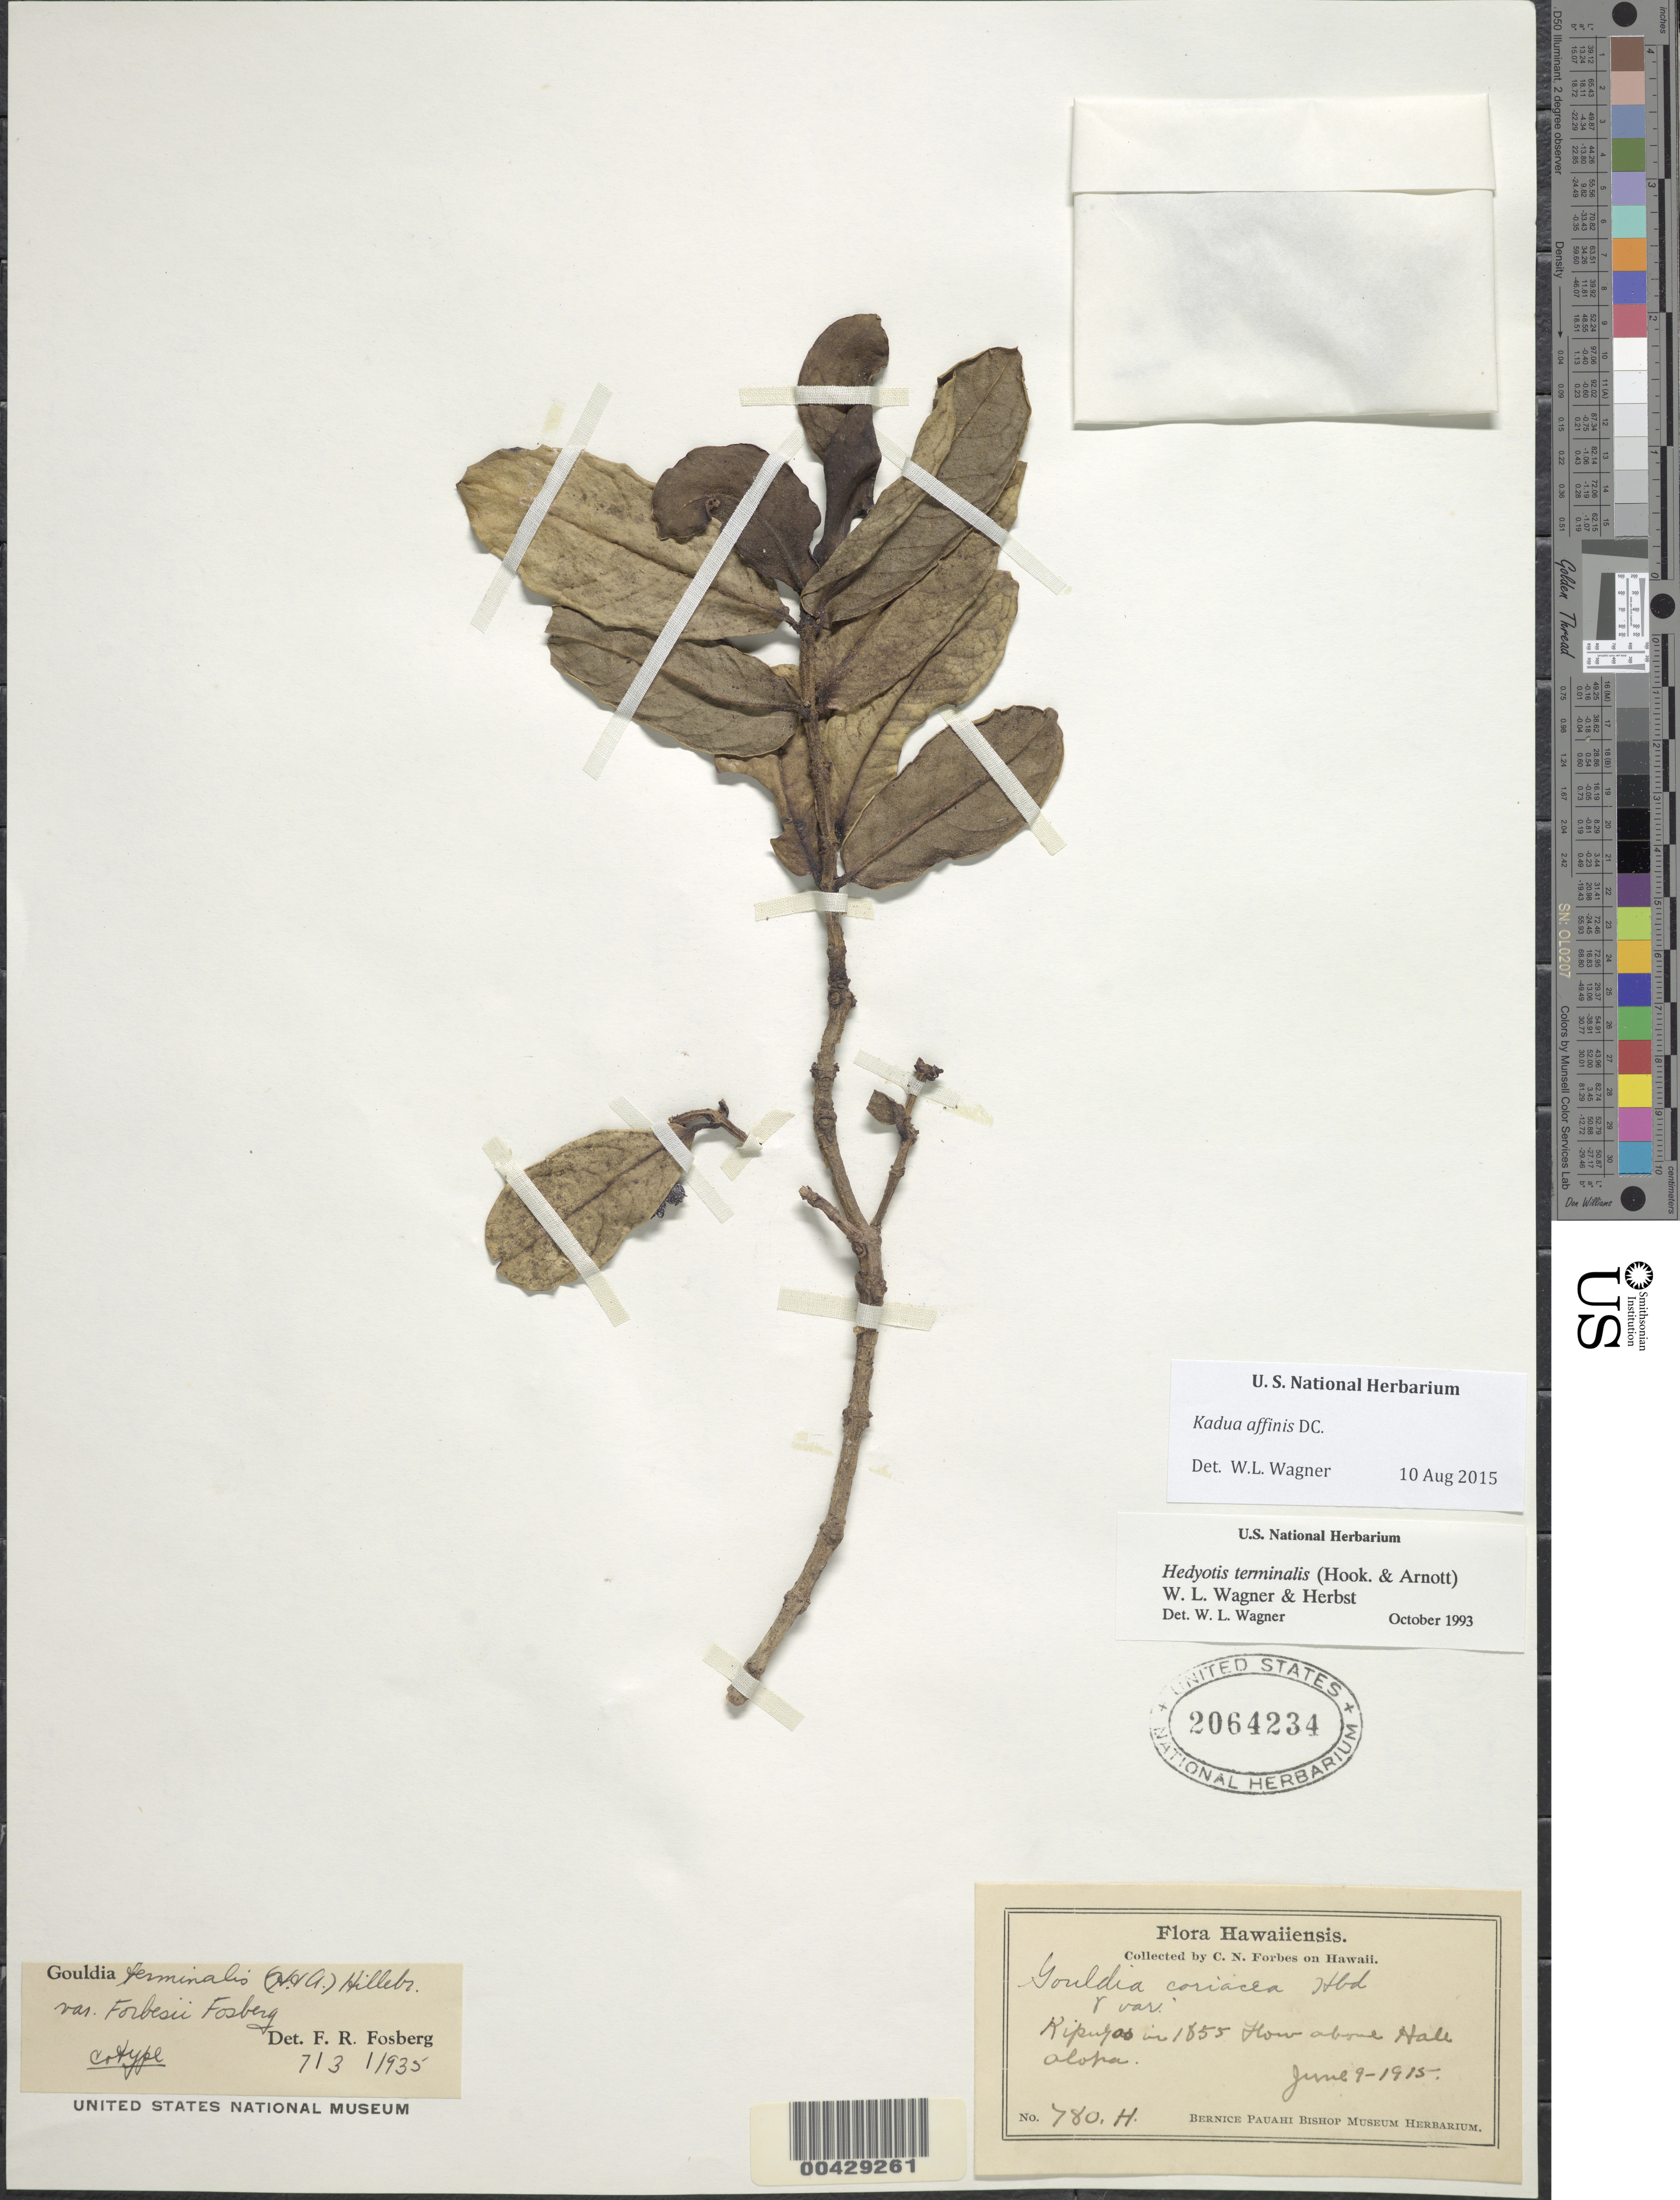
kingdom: Plantae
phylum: Tracheophyta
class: Magnoliopsida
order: Gentianales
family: Rubiaceae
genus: Kadua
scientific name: Kadua affinis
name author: DC.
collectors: C. N. Forbes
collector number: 780.H.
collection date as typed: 9 Jun 1915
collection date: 1915-06-09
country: United States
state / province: Hawaii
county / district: Hawaii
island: Hawaii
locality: Kipukas in 1855 flow above Hale Alopa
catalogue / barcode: US 2064234